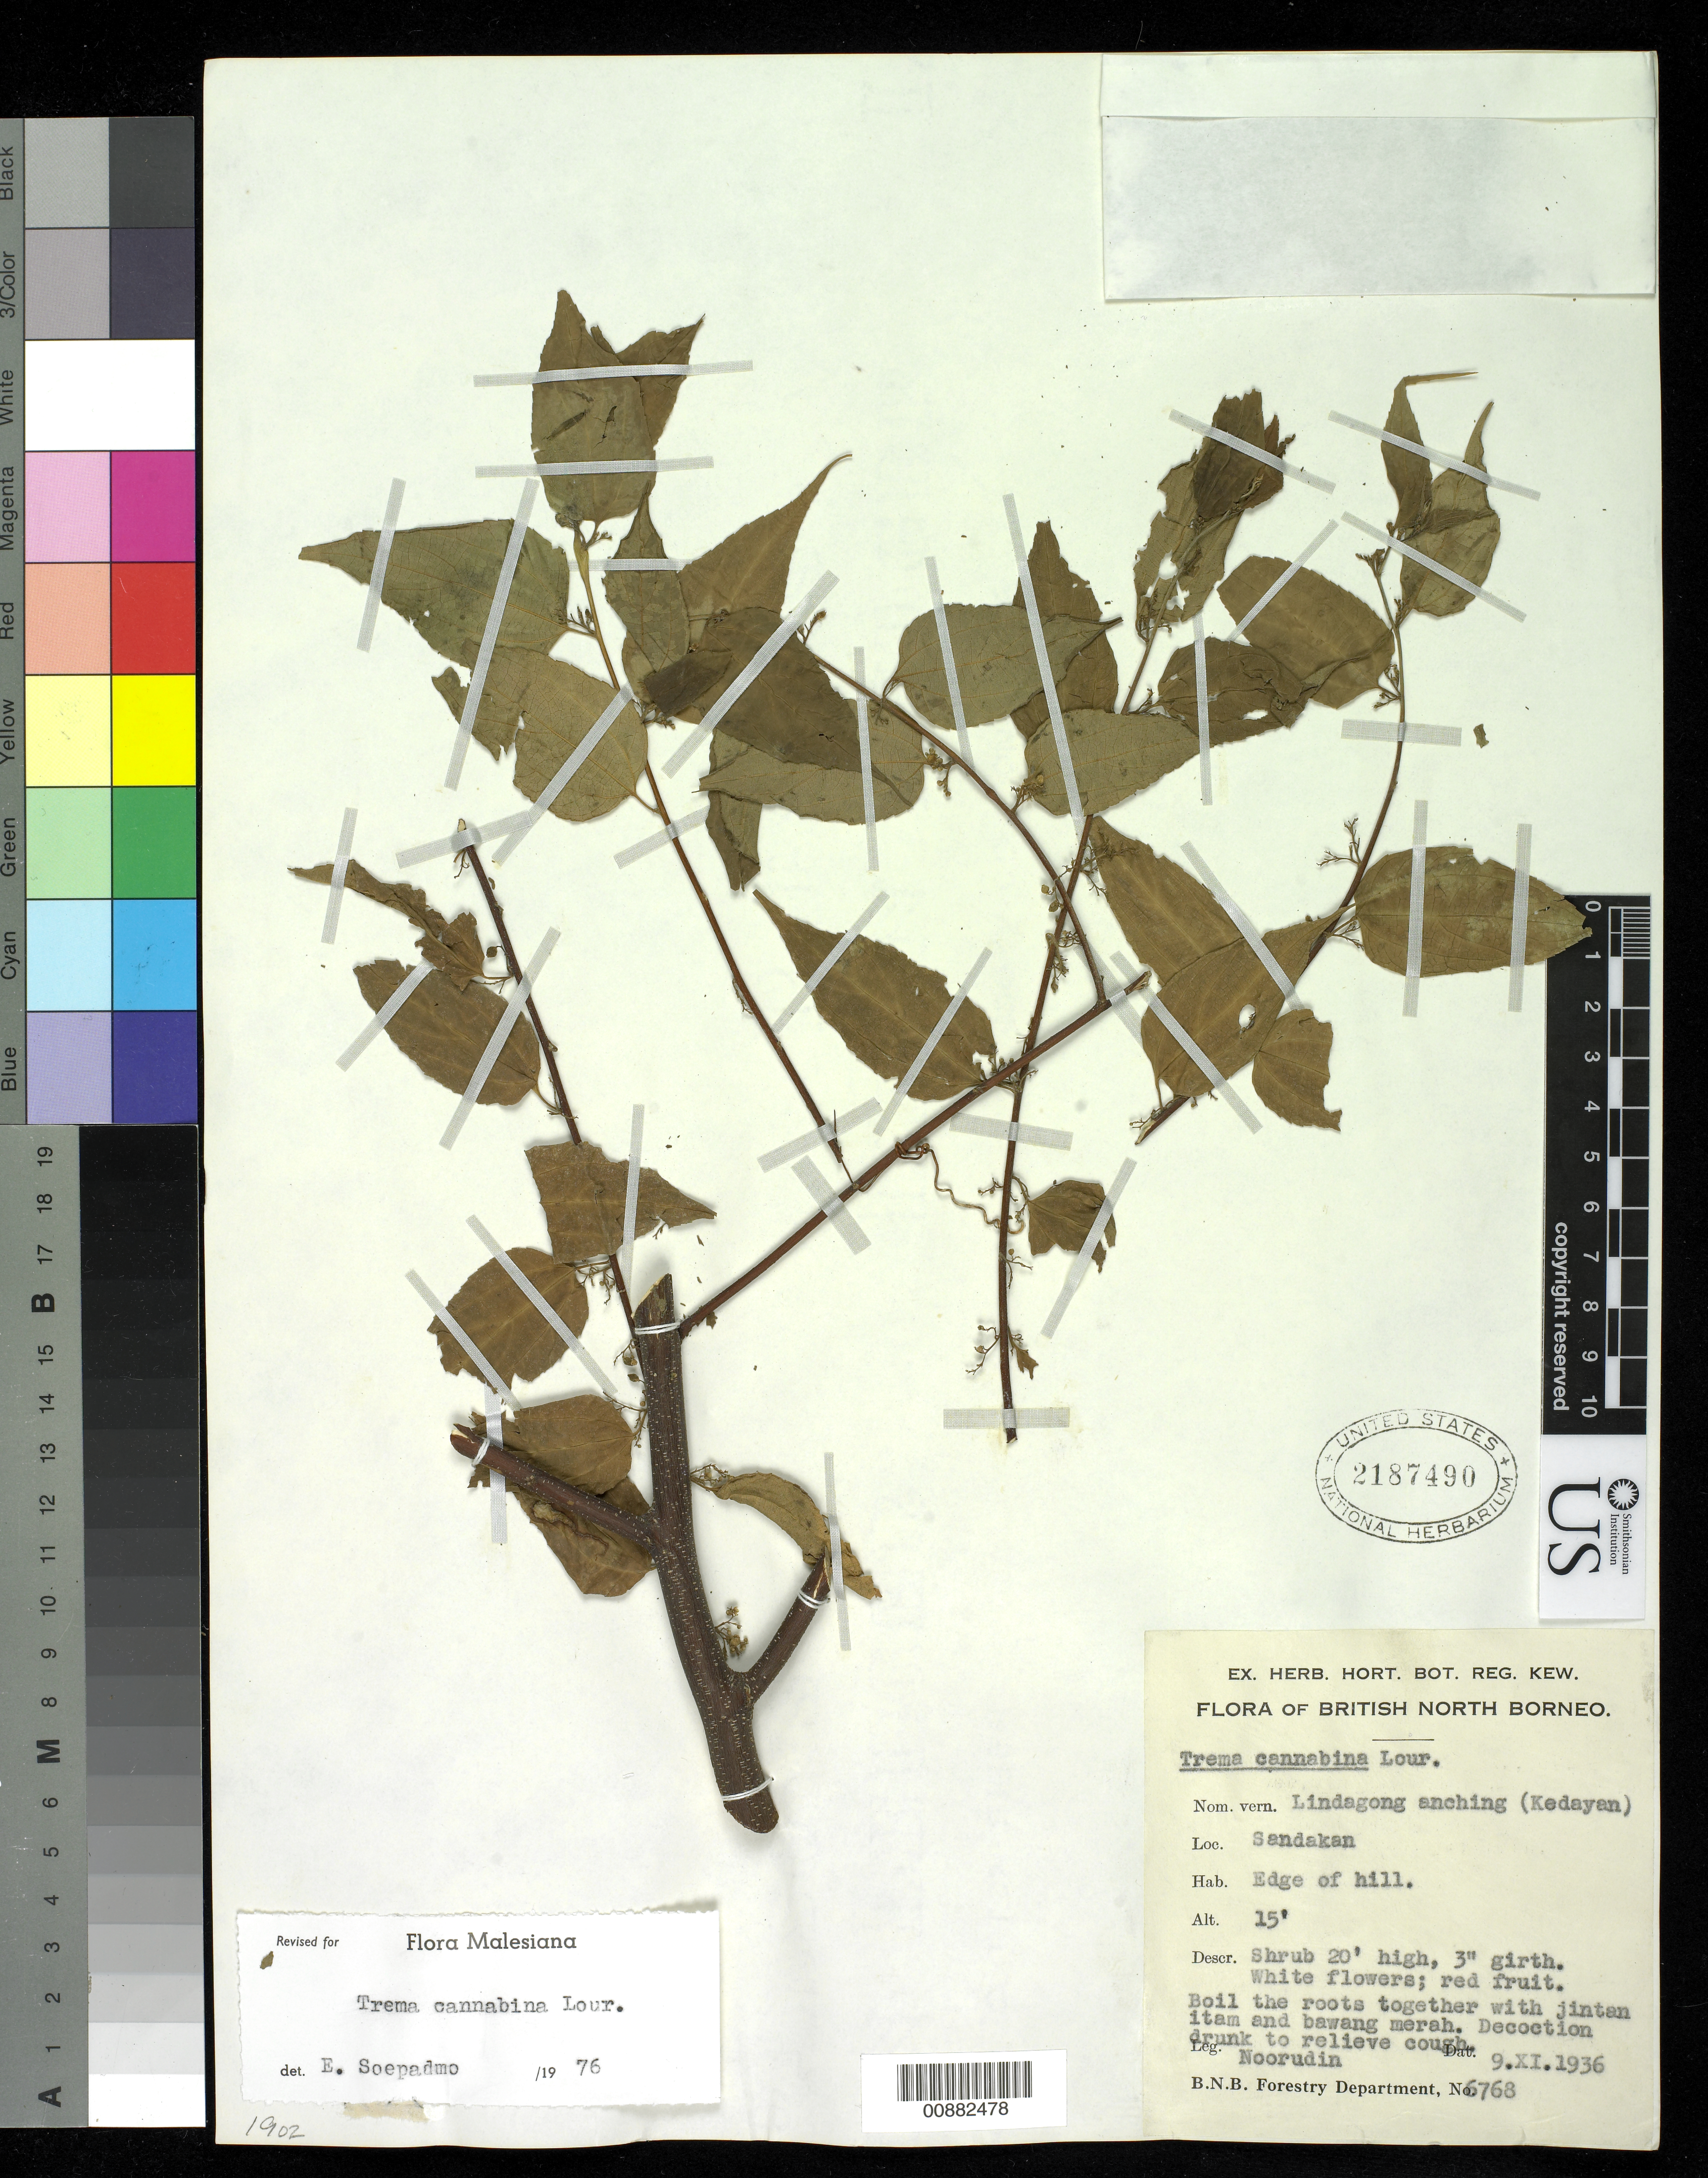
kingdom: Plantae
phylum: Tracheophyta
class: Magnoliopsida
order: Rosales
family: Cannabaceae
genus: Trema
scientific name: Trema cannabina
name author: Lour.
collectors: -. Noordin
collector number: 6768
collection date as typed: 09 Nov 1936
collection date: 1936-11-09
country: Indonesia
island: Borneo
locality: Kalimantan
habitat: Edge of Hill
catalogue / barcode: US 2187490